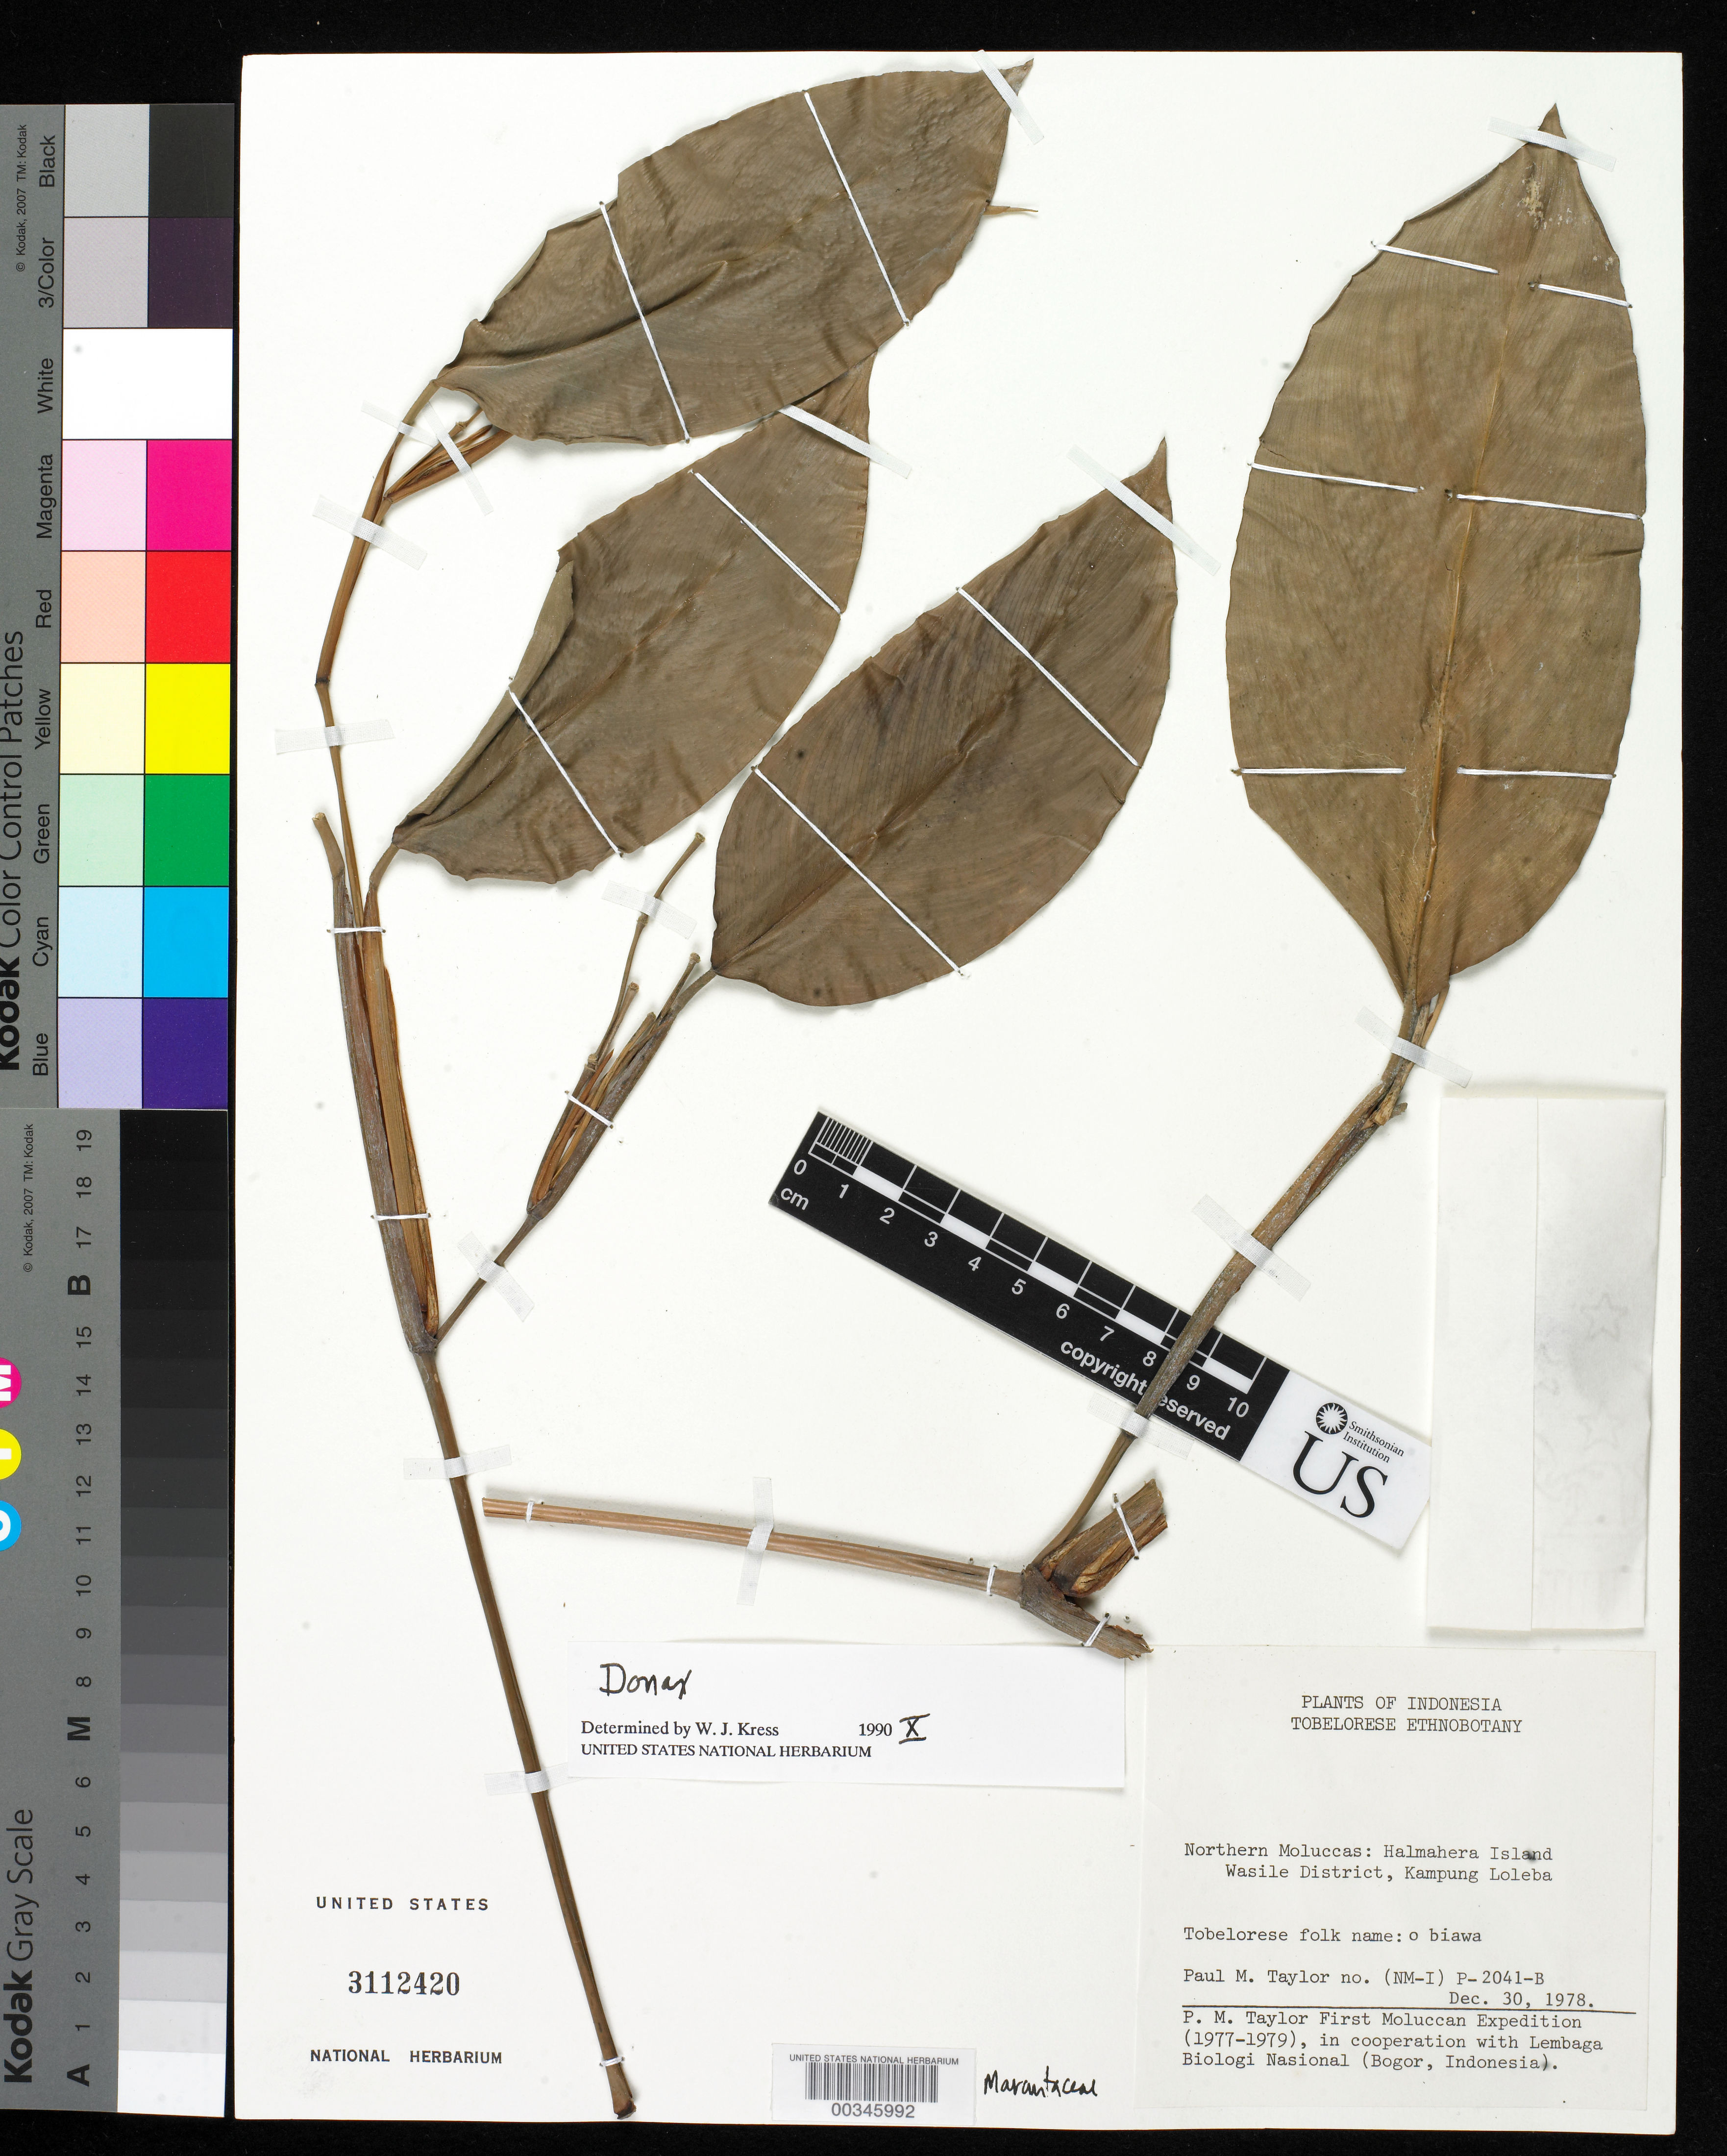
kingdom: Plantae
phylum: Tracheophyta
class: Liliopsida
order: Zingiberales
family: Marantaceae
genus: Donax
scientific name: Donax sp.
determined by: Kress, W. J., (US), Smithsonian Institution - National Museum of Natural History (UNITED STATES)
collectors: P. M. Taylor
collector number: (nm-i) P-2041-b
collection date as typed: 30 Dec 1978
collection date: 1978-12-30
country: Indonesia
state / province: Maluku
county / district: Maluku Utara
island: Halmahera I.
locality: Northern Moluccas: Halmahera Island. Wasile District, Kampung Loleba.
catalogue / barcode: US 3112420